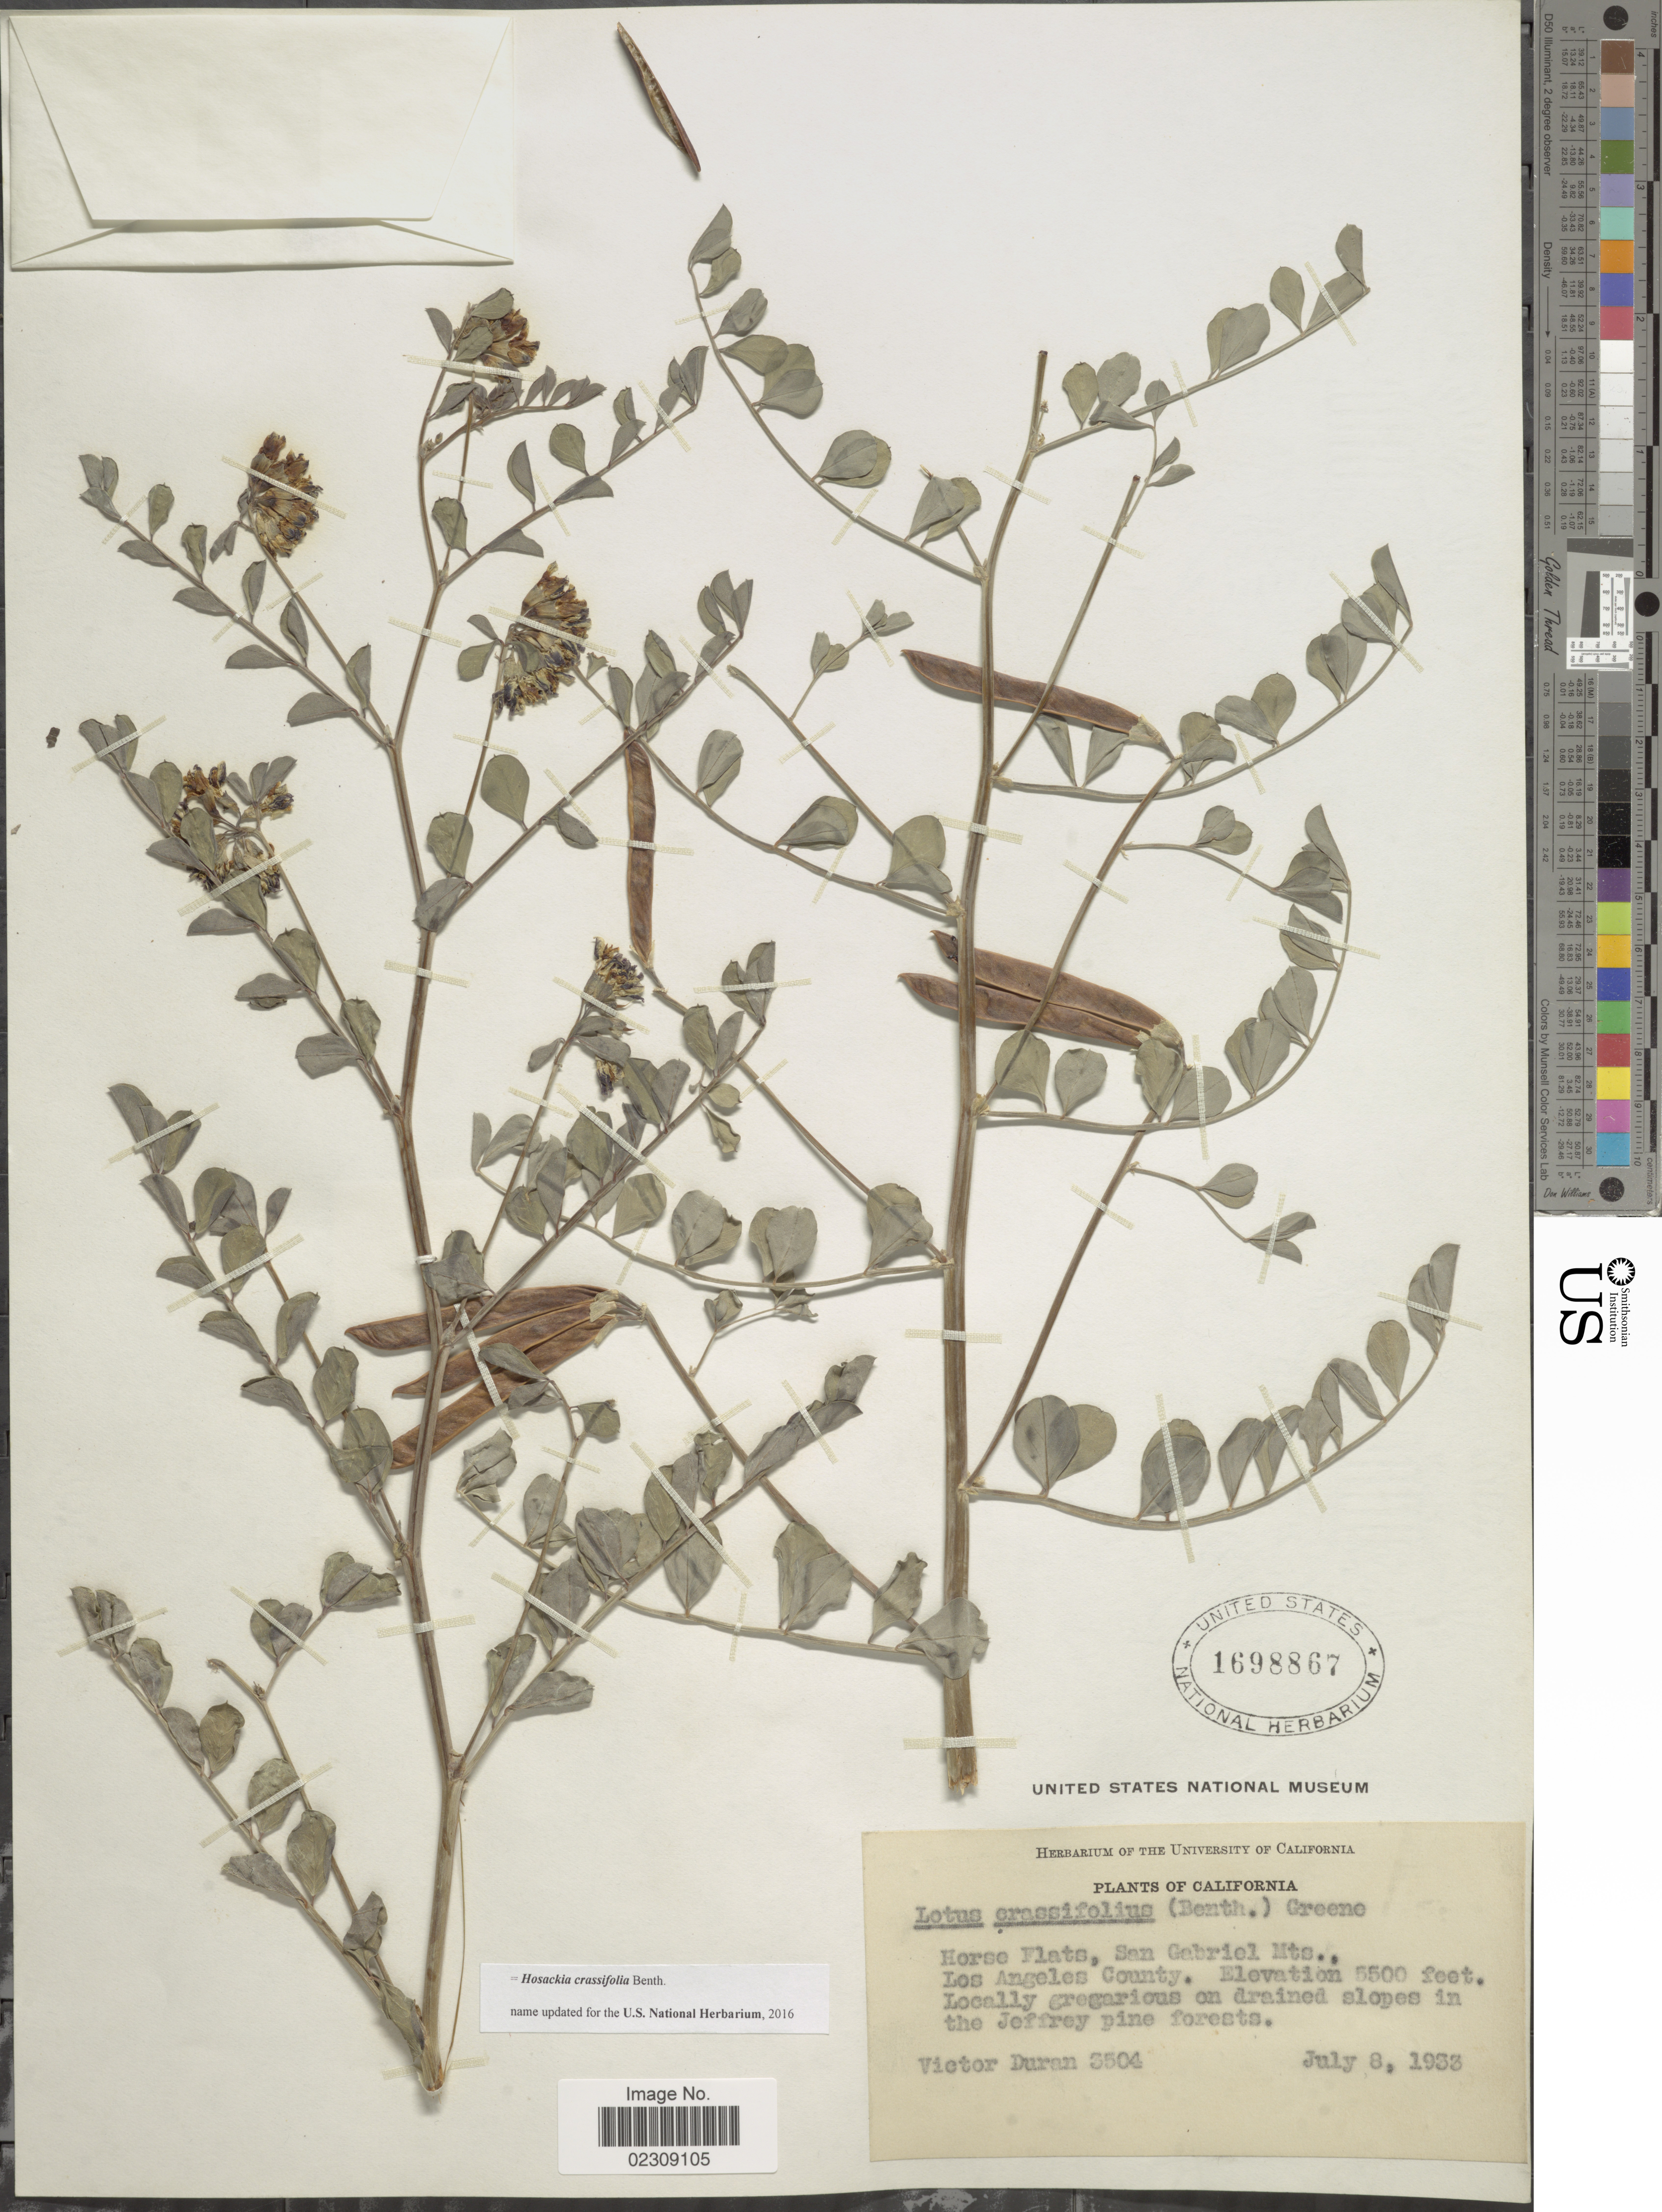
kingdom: Plantae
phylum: Tracheophyta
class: Magnoliopsida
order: Fabales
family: Fabaceae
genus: Hosackia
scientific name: Hosackia crassifolia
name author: Benth.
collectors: V. Duran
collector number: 3504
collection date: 1933-07-08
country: United States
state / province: California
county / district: Los Angeles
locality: Horse Flats, San Gabriel Mts., Los Angeles County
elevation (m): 1676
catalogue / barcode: US 1698867